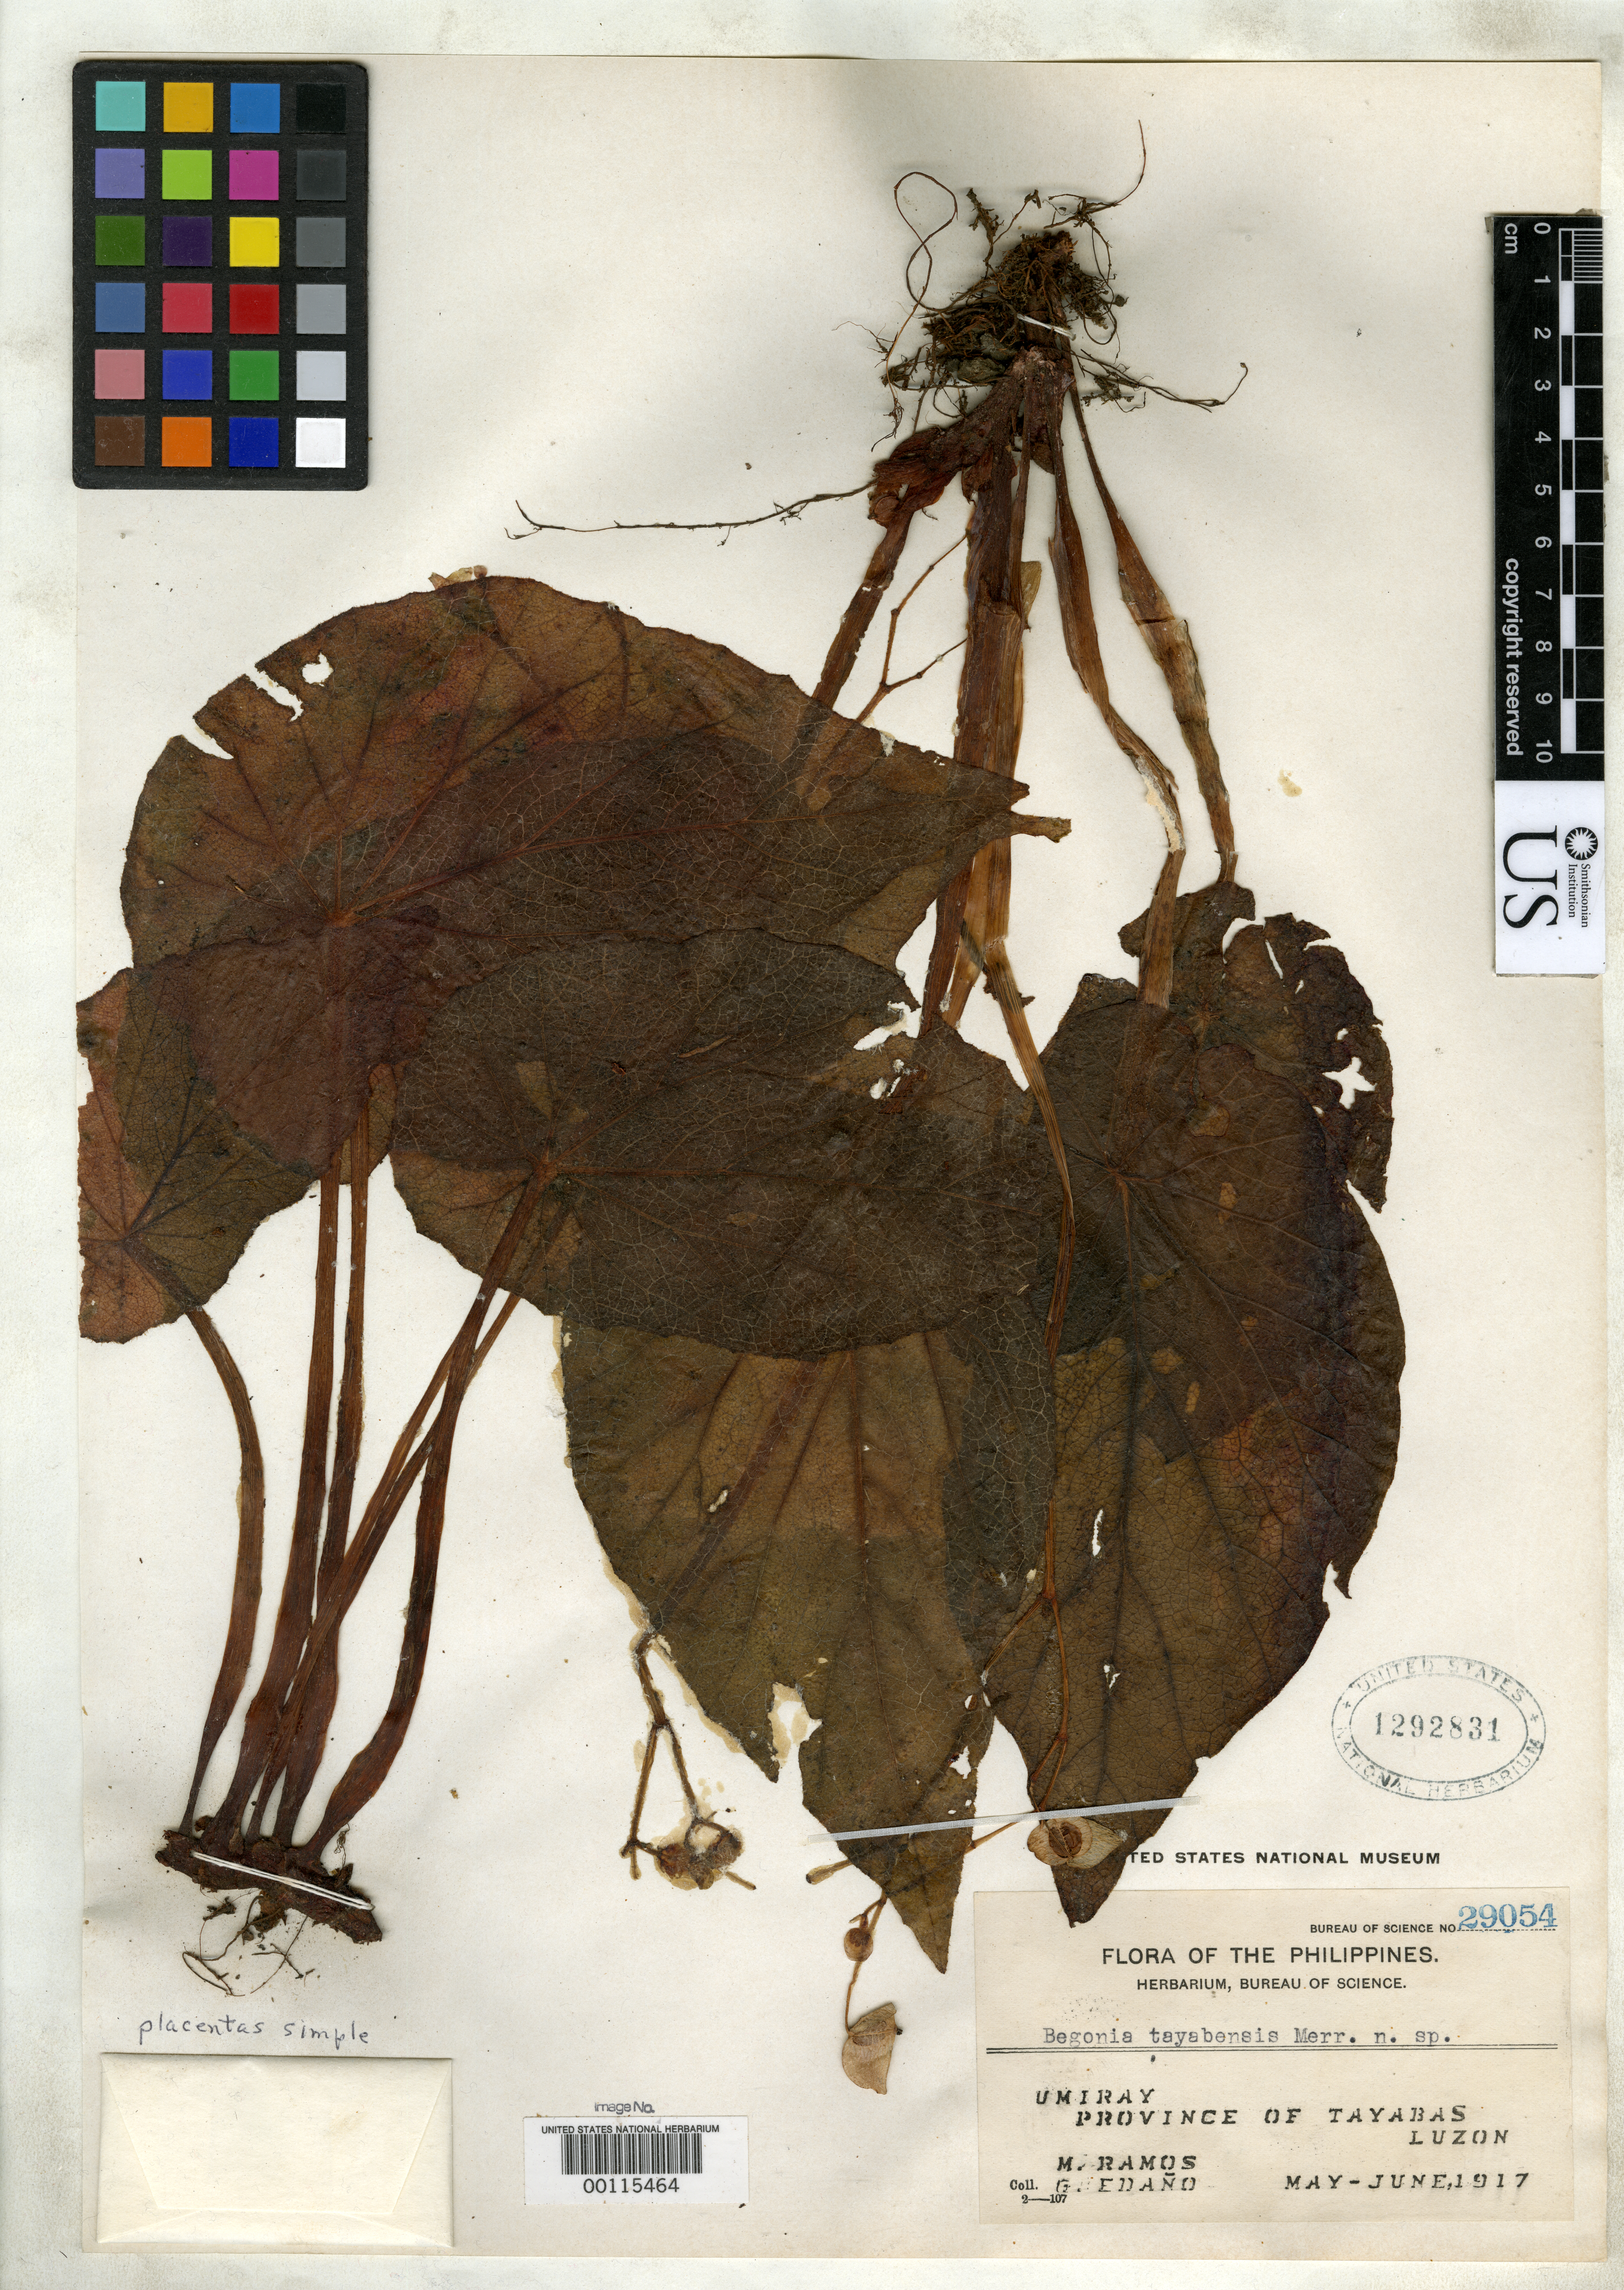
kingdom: Plantae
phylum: Tracheophyta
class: Magnoliopsida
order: Cucurbitales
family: Begoniaceae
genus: Begonia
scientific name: Begonia tayabensis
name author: Merr.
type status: Isotype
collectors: M. Ramos & G. E. Edaño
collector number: Bur. Sci. 29054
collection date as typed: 03 Jun 1917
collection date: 1917-06-03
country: Philippines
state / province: Calabarzon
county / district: Quezon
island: Luzon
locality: Umiray River.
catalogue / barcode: US 1292831